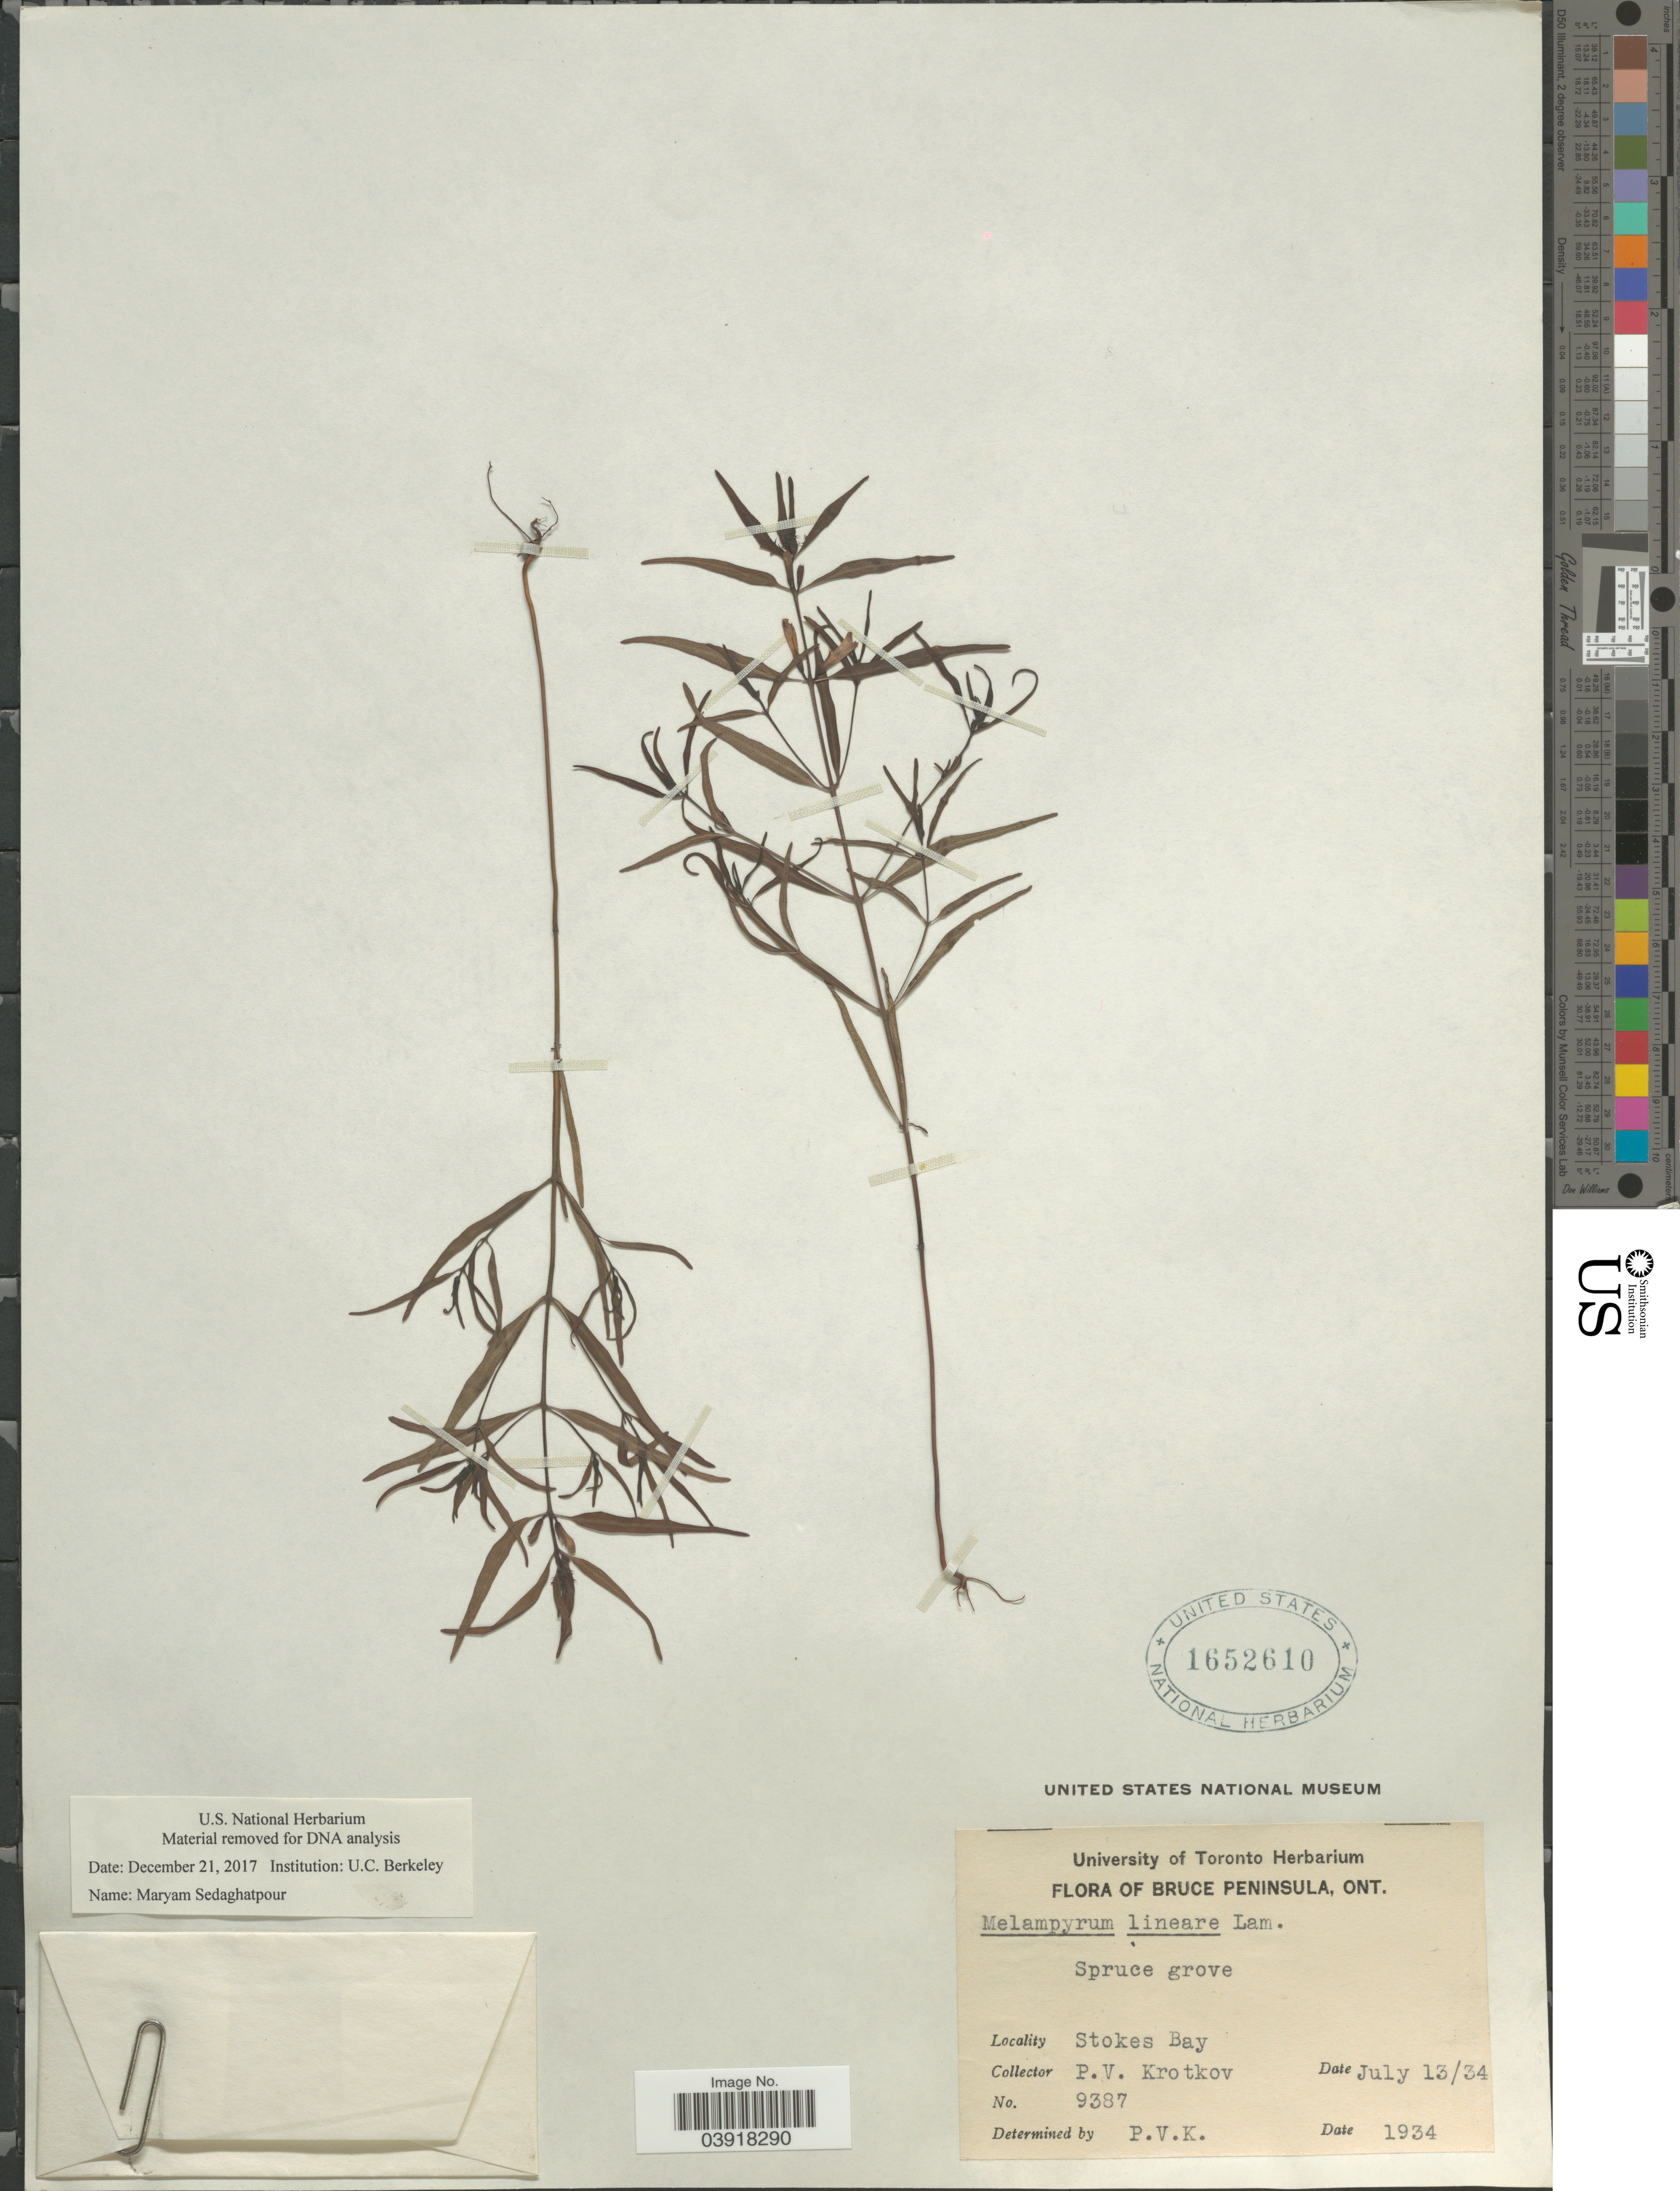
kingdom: Plantae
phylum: Tracheophyta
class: Magnoliopsida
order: Lamiales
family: Orobanchaceae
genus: Melampyrum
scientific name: Melampyrum lineare var. latifolium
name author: (Muhl.) P. Beauv.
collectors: P. V. Krotkov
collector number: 9387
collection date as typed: Transcribed d/m/y: 13/7/34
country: Canada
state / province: Ontario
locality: Bruce Peninsula. Stokes Bay.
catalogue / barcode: US 1652610